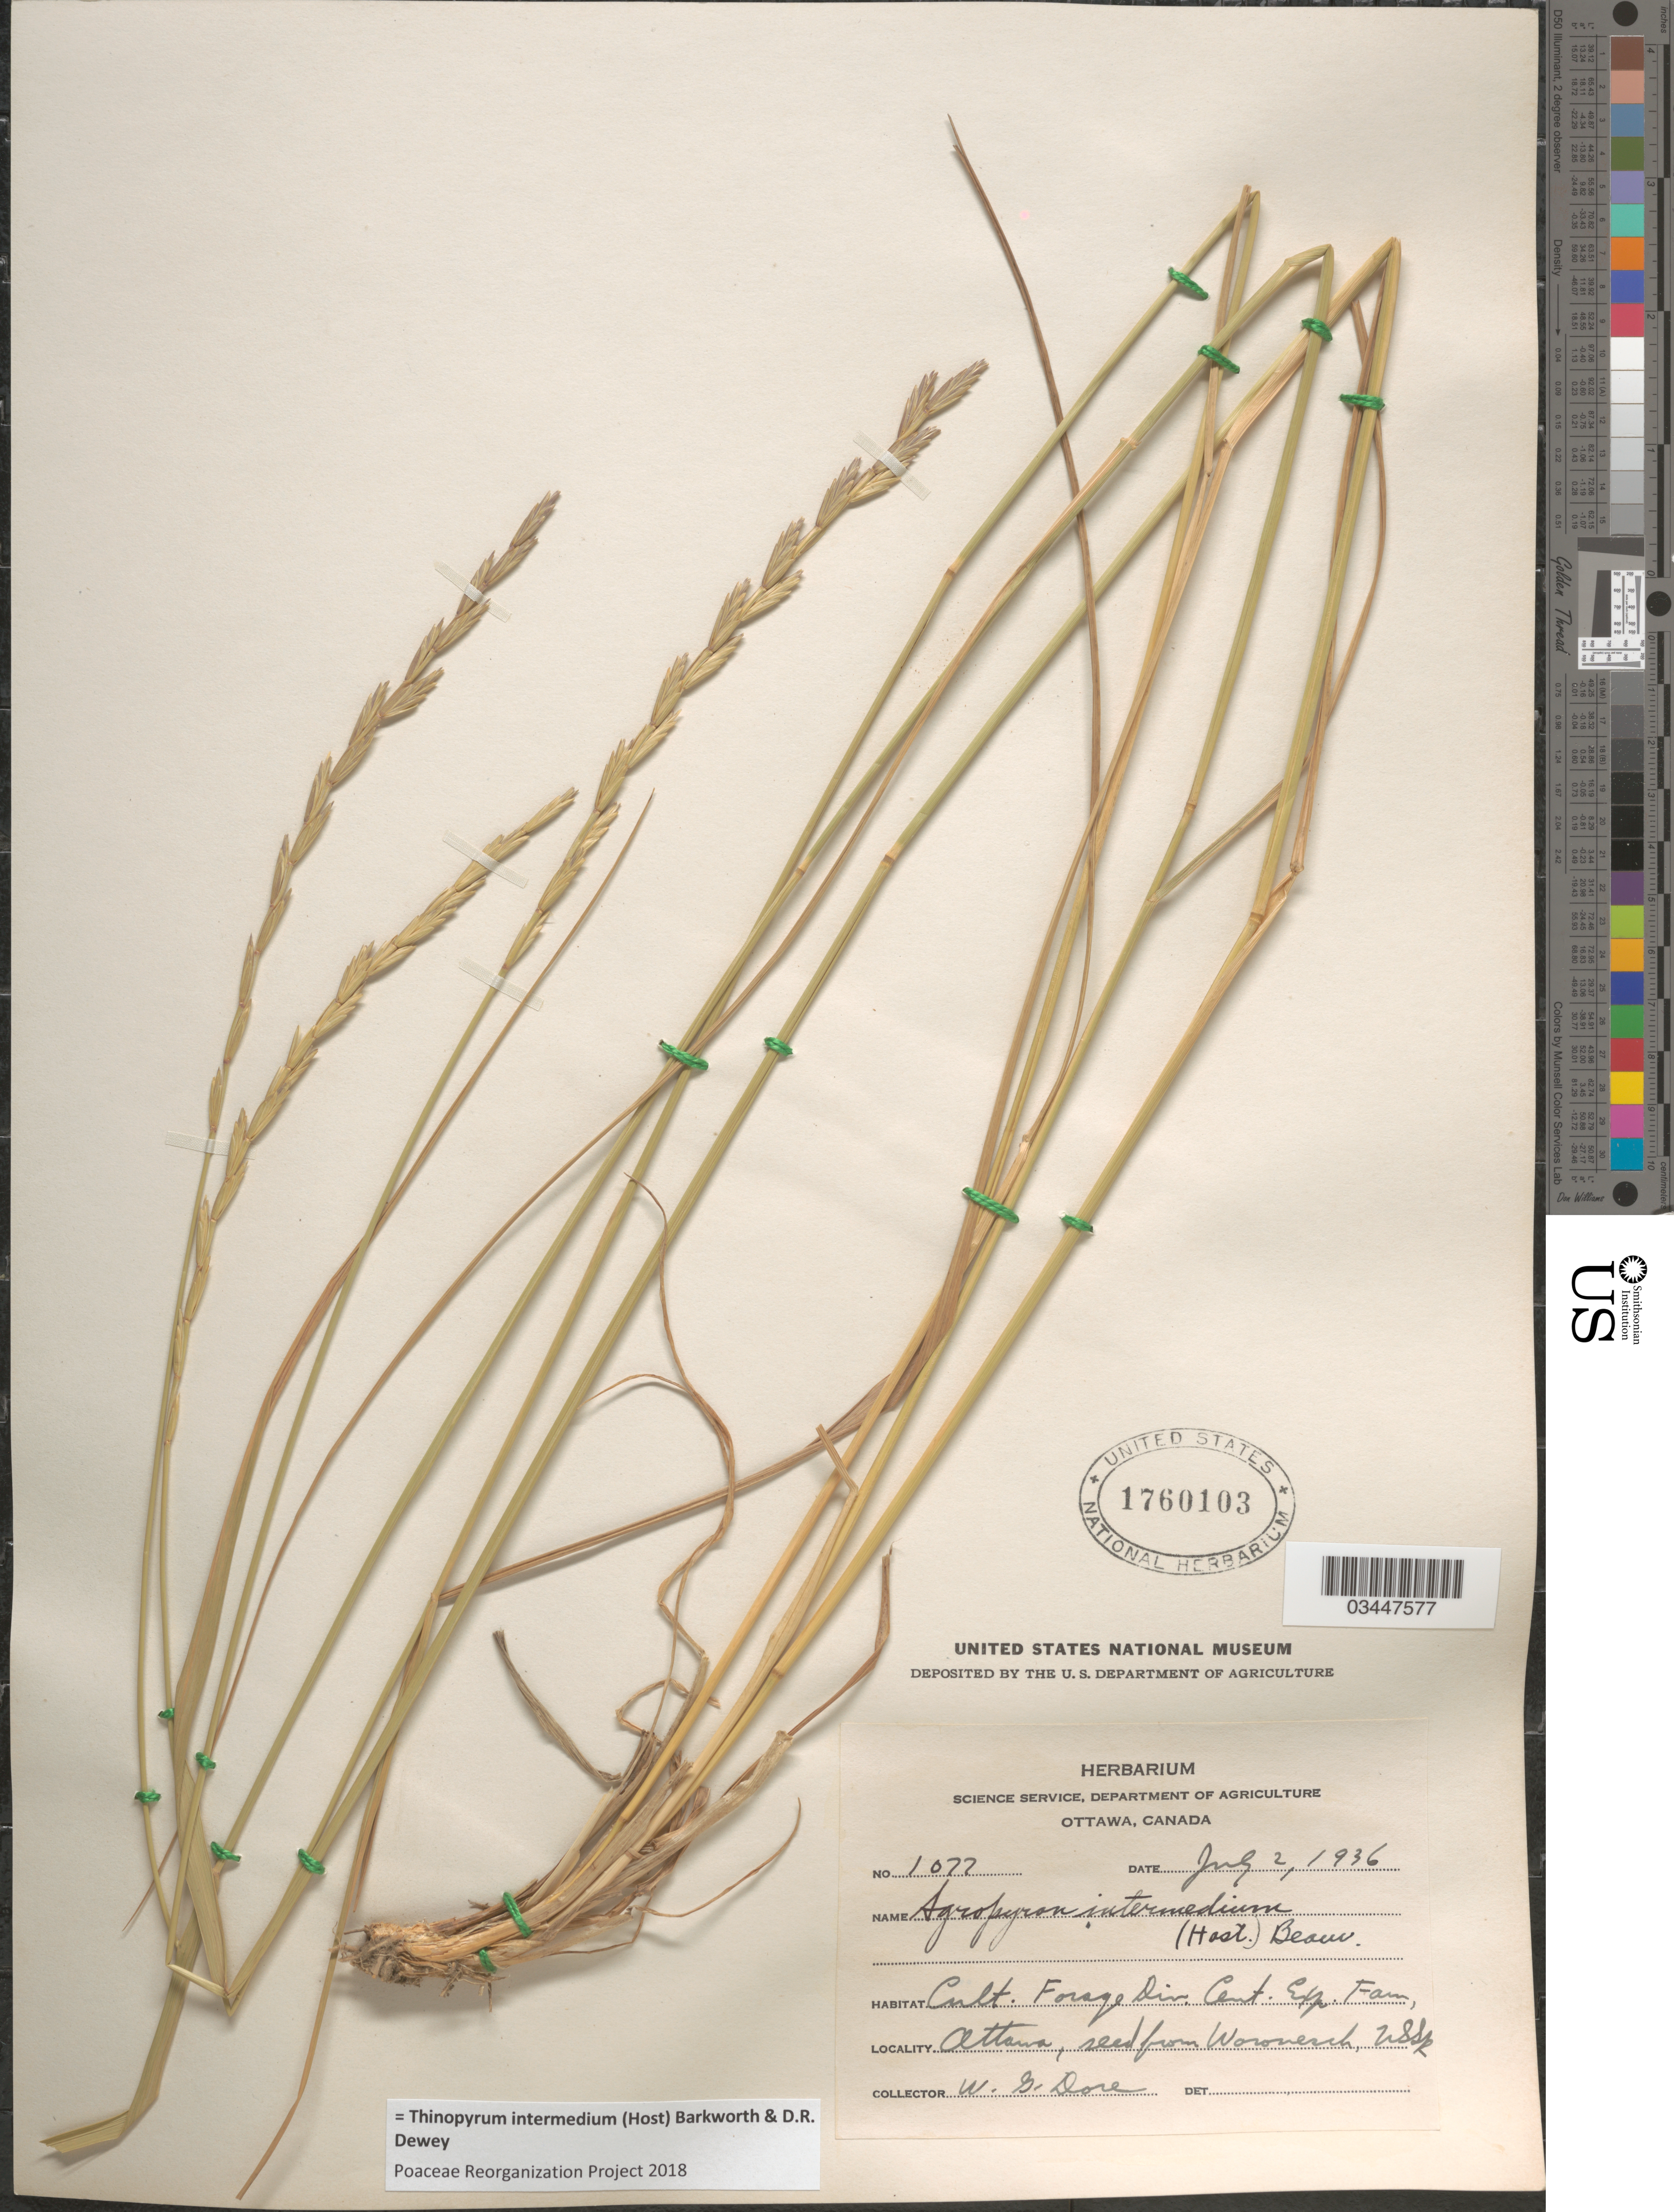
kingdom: Plantae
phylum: Tracheophyta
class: Liliopsida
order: Poales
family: Poaceae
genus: Thinopyrum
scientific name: Thinopyrum intermedium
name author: (Host) Barkworth & Dewey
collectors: W. Dore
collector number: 1077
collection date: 1936-07-02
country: Canada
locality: Cult. Forage Div. Cent. Exp. Farm, Ottawa.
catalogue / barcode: US 1760103